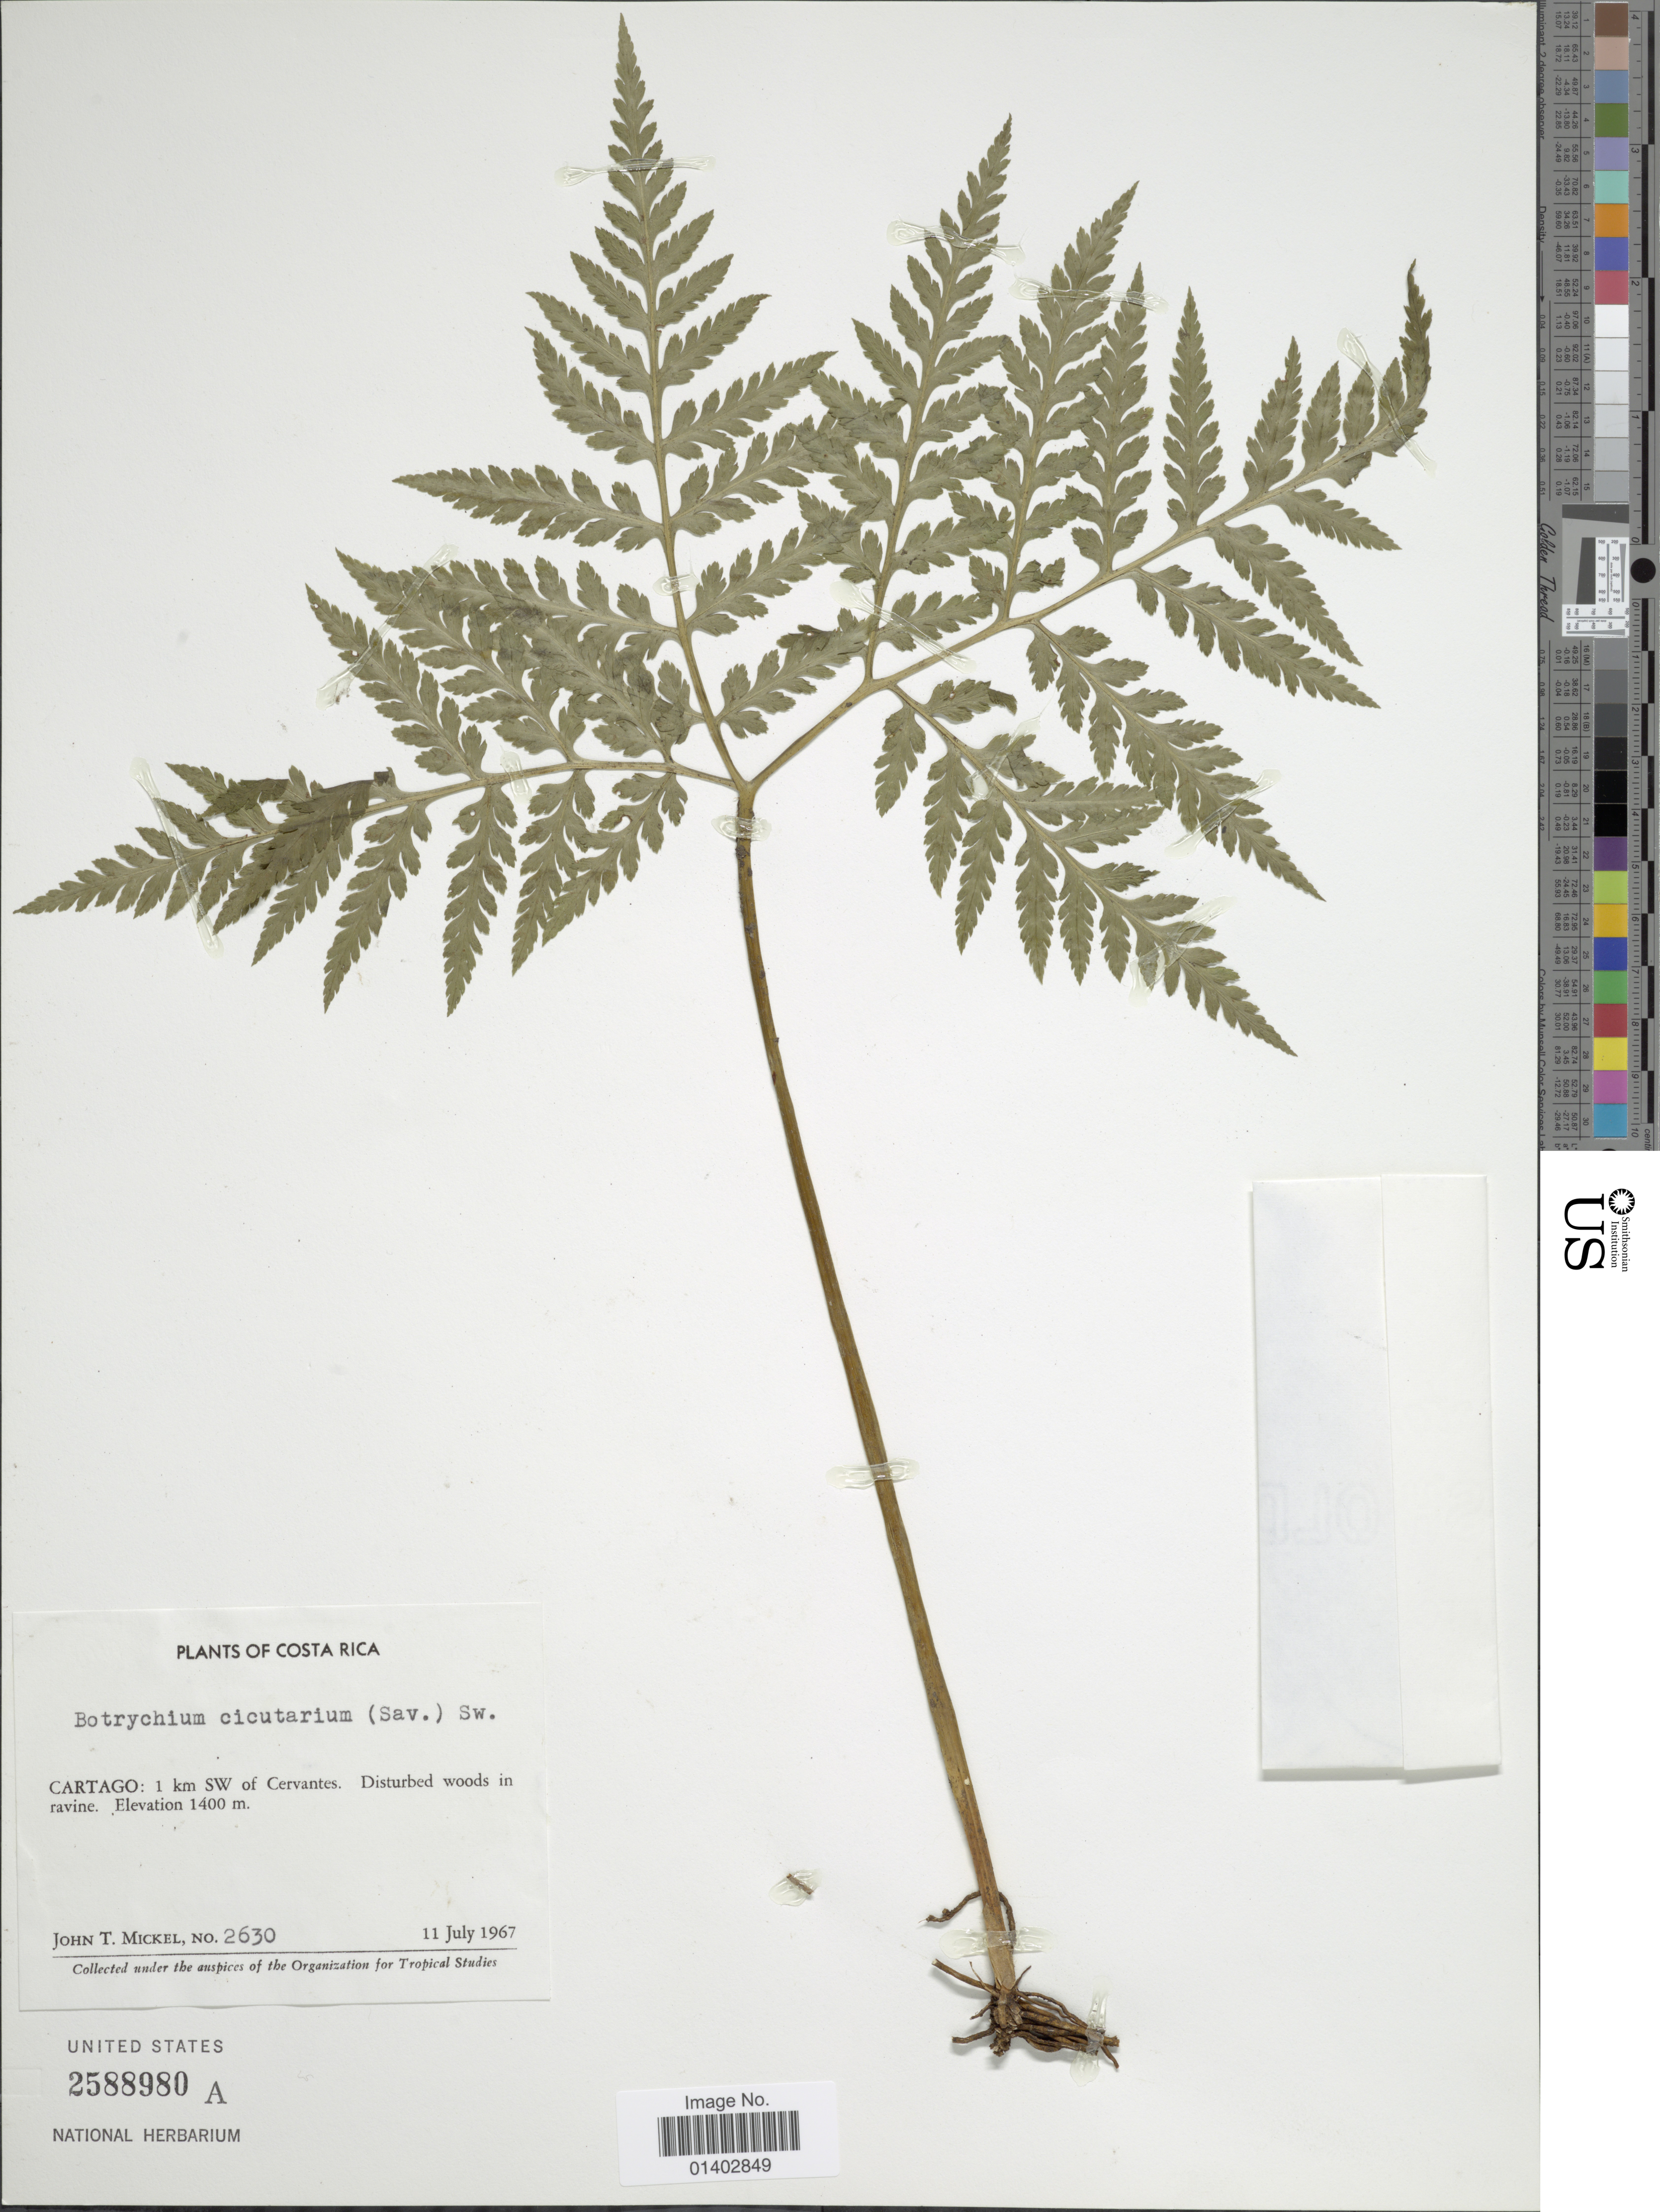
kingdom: Plantae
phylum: Tracheophyta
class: Polypodiopsida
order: Ophioglossales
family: Ophioglossaceae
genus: Botrychium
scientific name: Botrychium virginianum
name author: (L.) Sw.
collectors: J. T. Mickel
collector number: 2630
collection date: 1967-07-11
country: Costa Rica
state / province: Cartago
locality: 1 km SW of Cervantes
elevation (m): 1400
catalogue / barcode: US 2588980A